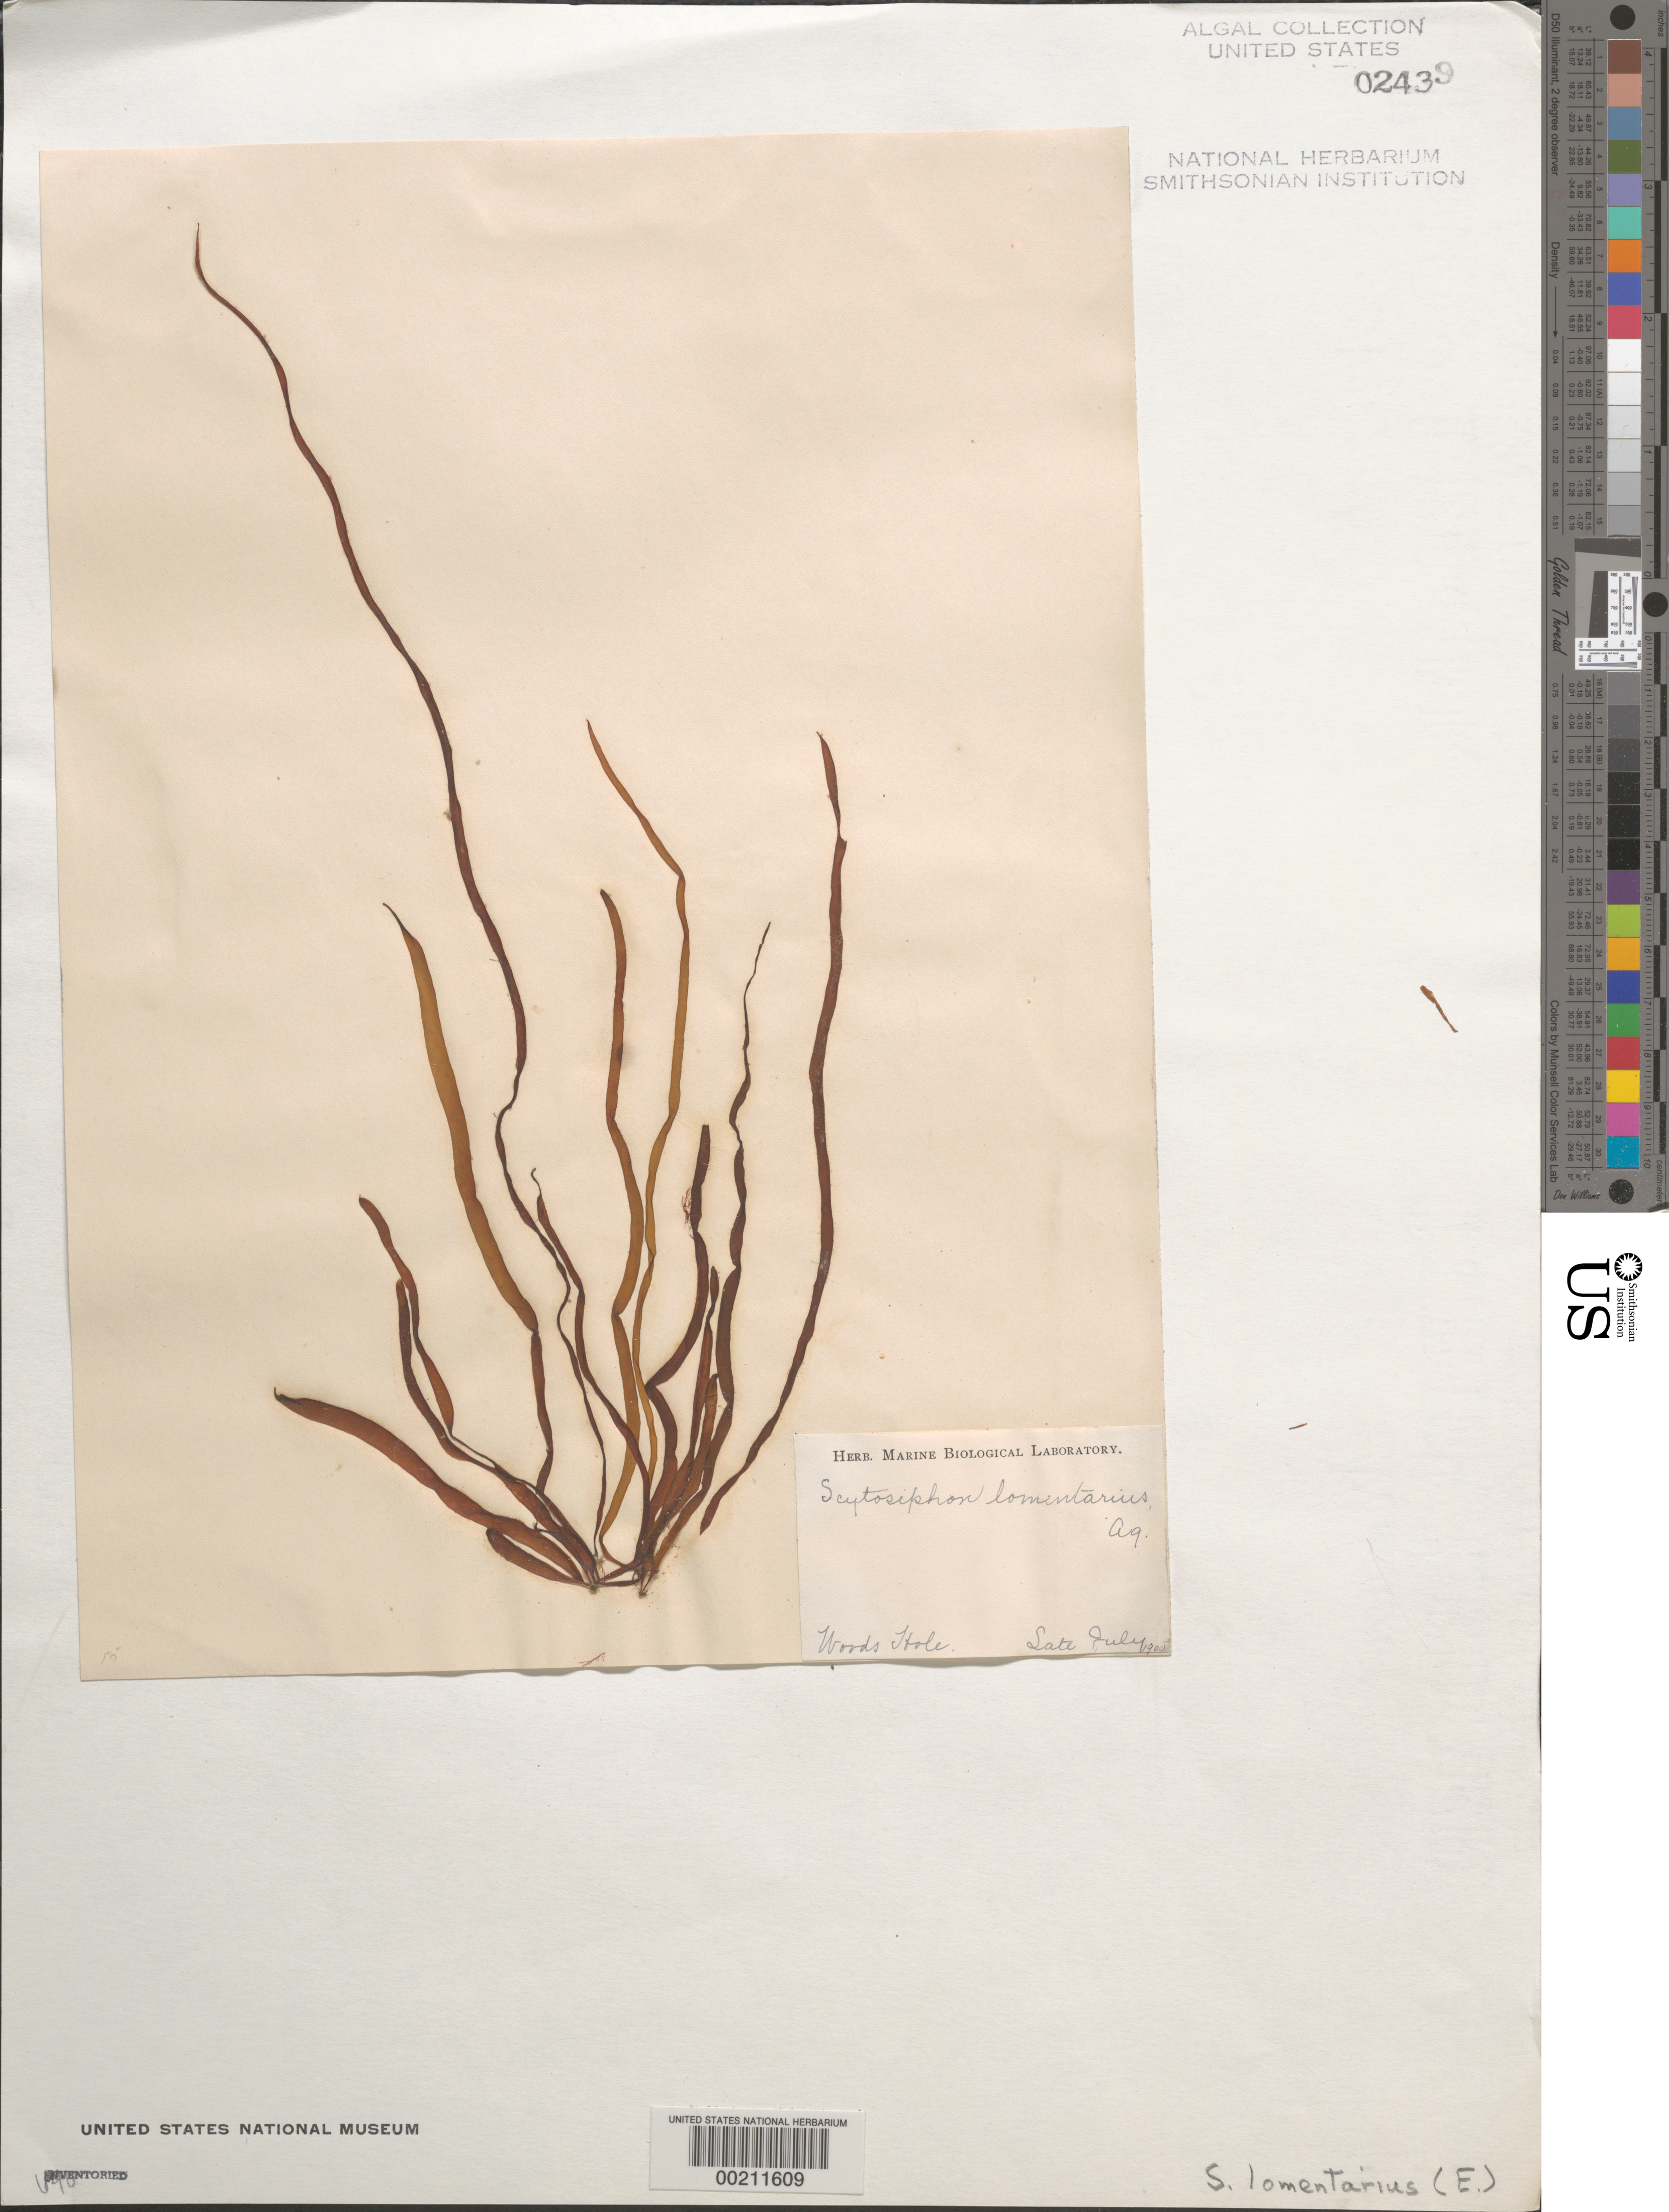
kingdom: Chromista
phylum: Ochrophyta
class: Phaeophyceae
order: Scytosiphonales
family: Scytosiphonaceae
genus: Scytosiphon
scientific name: Scytosiphon lomentaria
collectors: Marine Biological Lab (Herb.)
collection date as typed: Jul 1900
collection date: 1900-07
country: United States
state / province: Massachusetts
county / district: Barnstable County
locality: Woods Hole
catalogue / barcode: US 2439